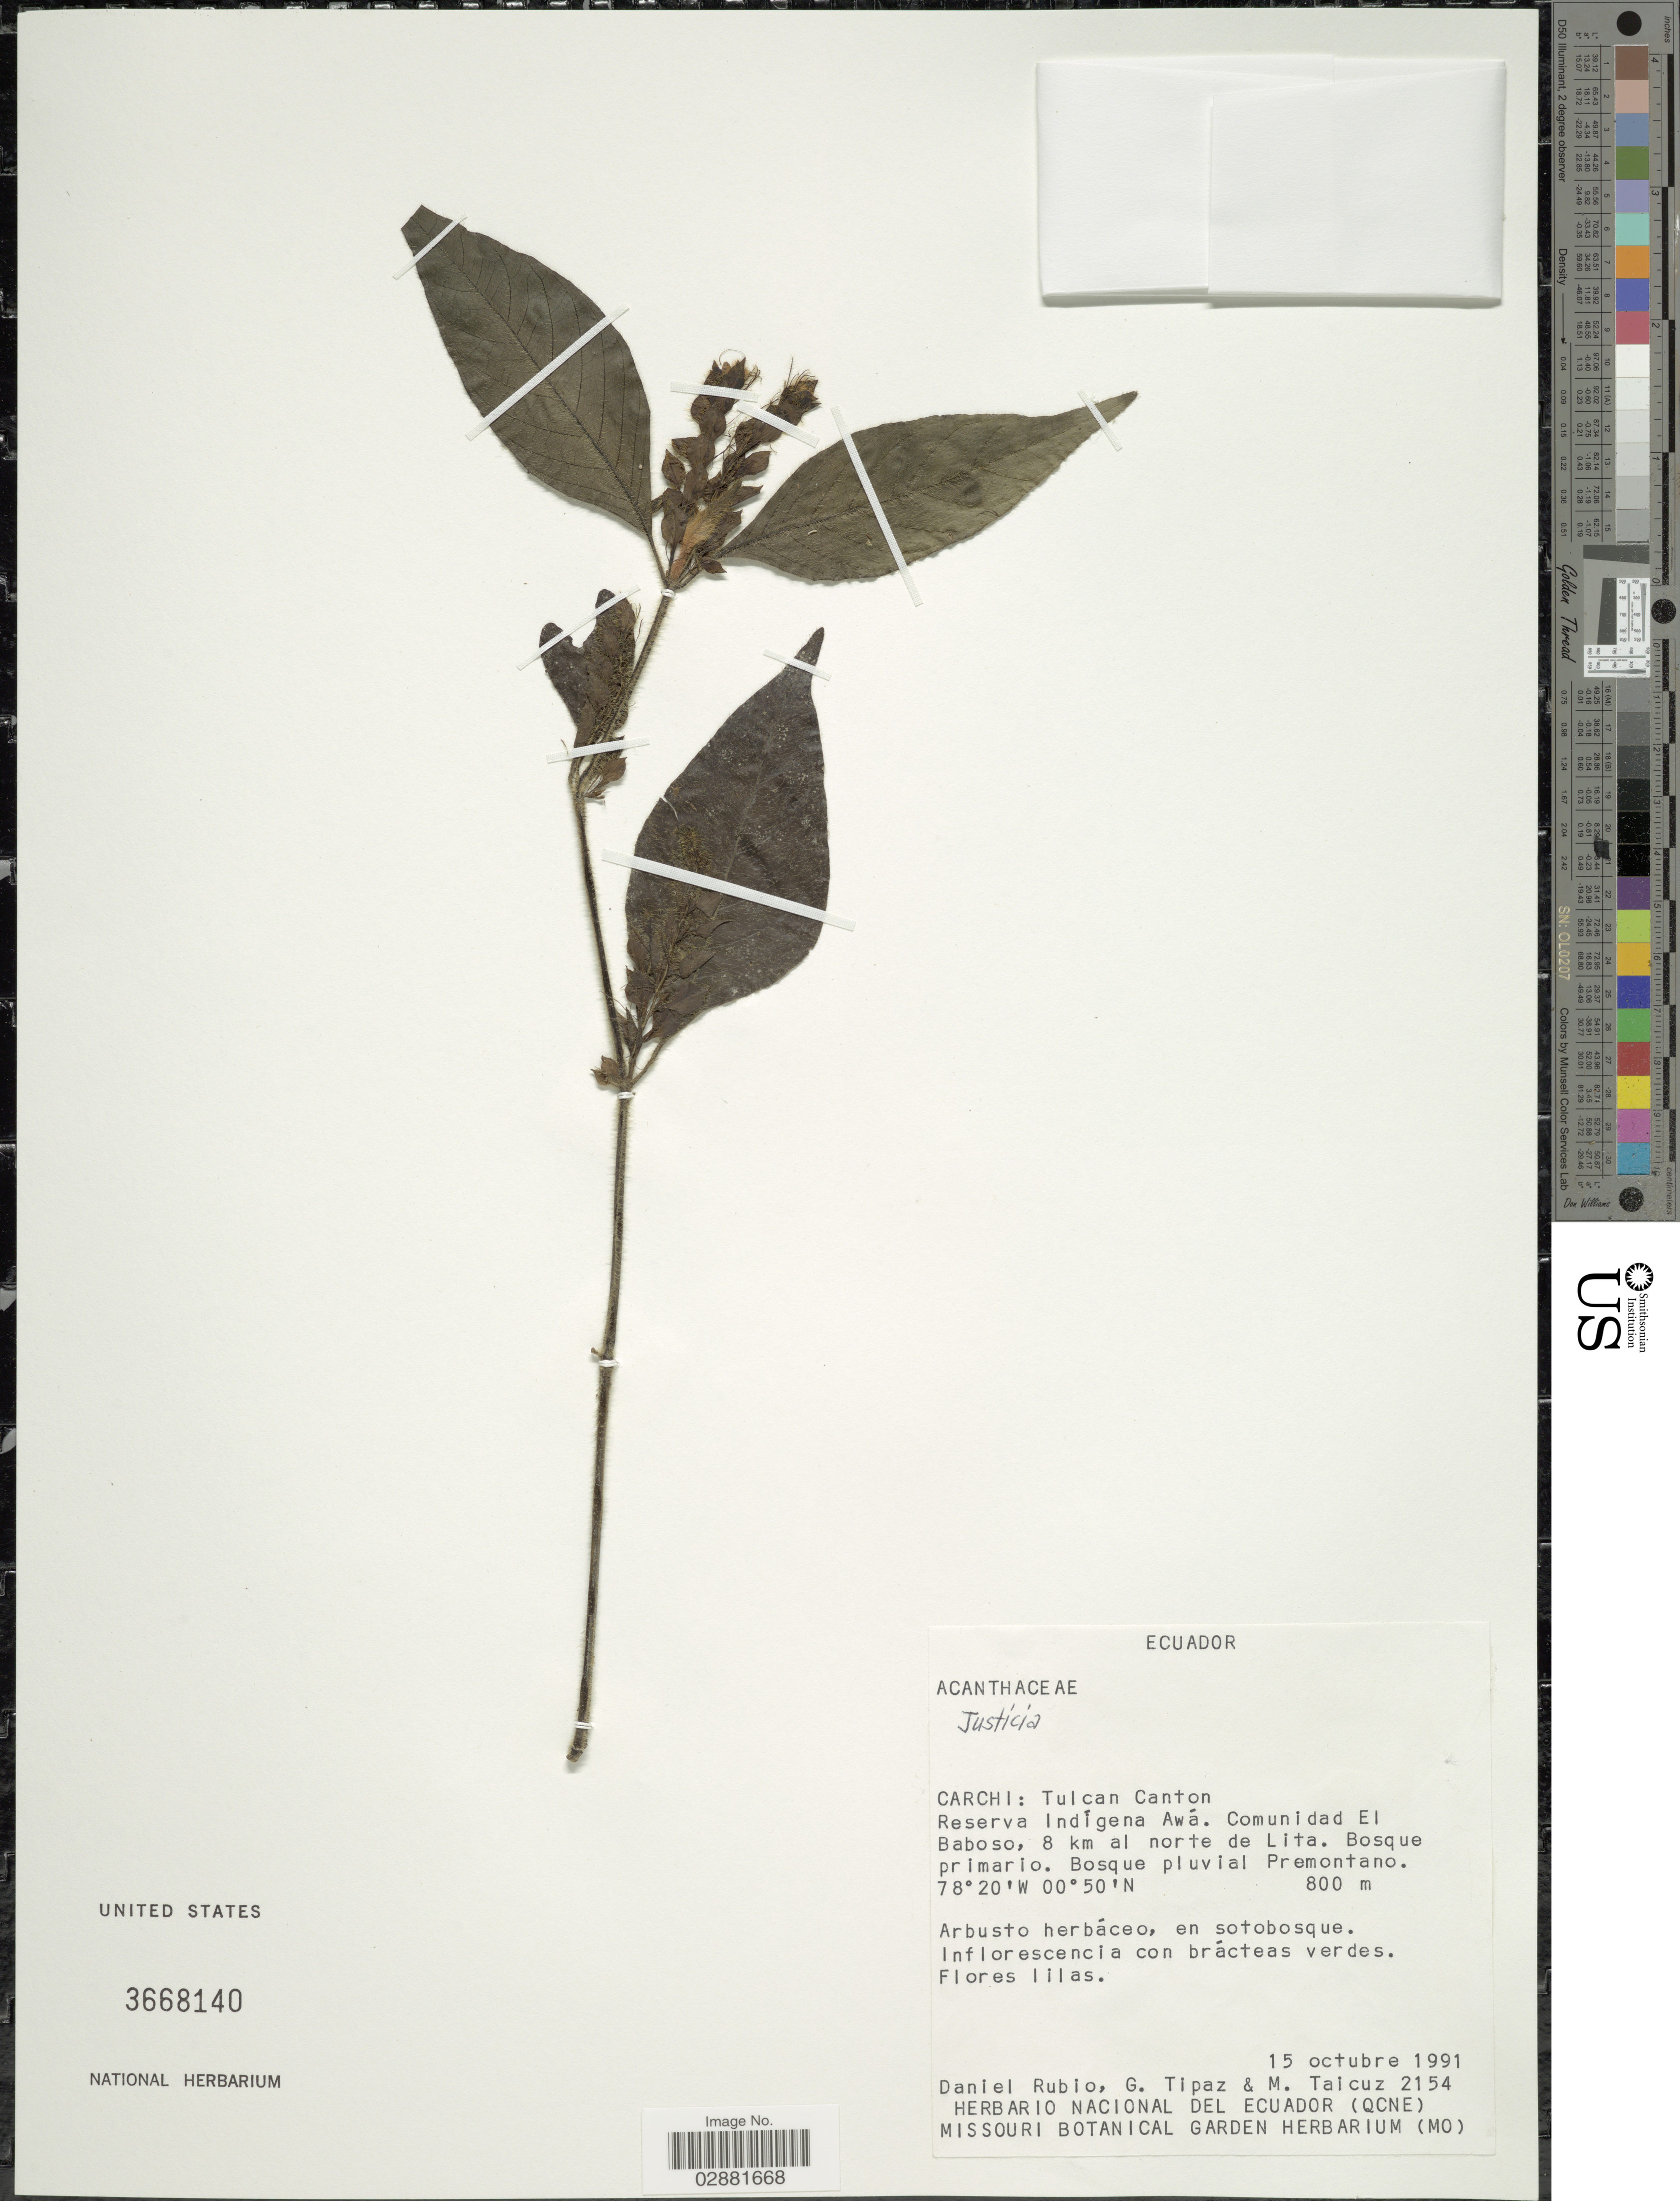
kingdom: Plantae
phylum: Tracheophyta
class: Magnoliopsida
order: Lamiales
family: Acanthaceae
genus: Justicia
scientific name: Justicia sp.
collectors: D. Rubio, G. Tipaz & M. Taicuz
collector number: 2154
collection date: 1991-10-15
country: Ecuador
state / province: Carchi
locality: Tulcan Canton, Reserva Indígena Awá, Comunidad El Baboso, 8 km al norte de Lita.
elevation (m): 800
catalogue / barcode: US 3668140